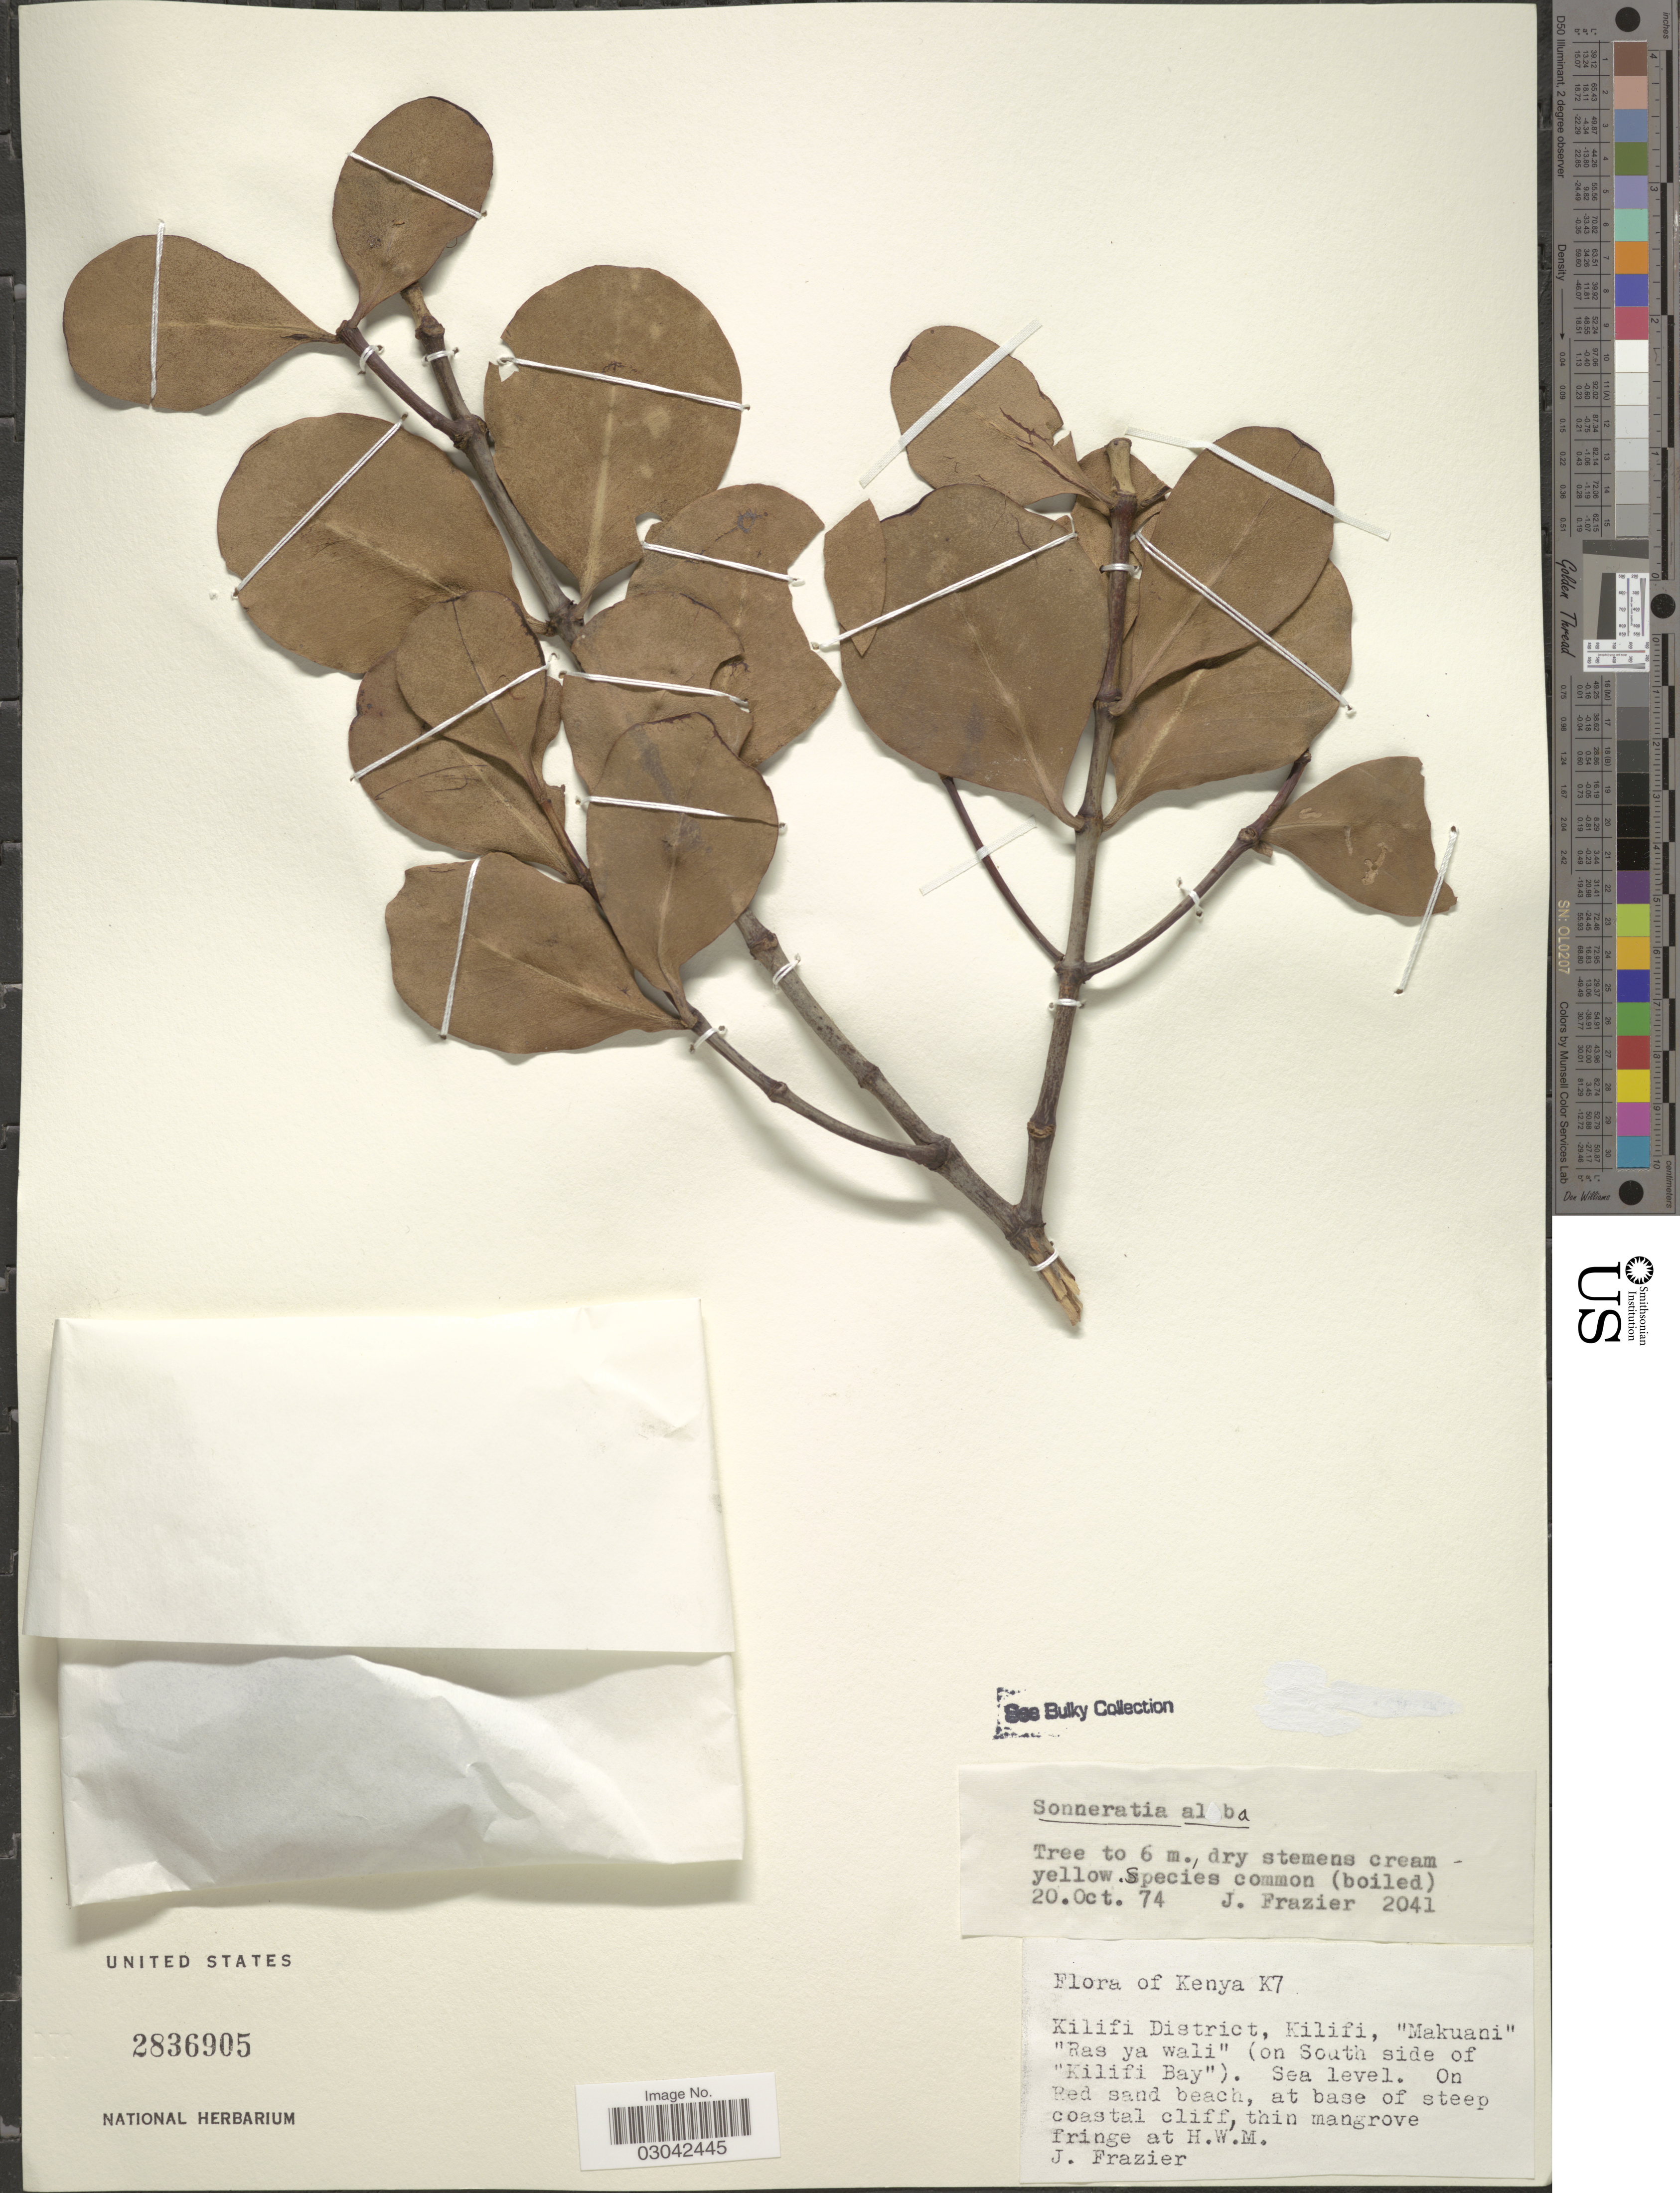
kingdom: Plantae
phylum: Tracheophyta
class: Magnoliopsida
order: Myrtales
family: Lythraceae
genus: Sonneratia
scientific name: Sonneratia alba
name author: Sm.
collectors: J. Frazier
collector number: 2041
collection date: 1974-10-20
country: Kenya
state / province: Kilifi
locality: K7, Kilifi District, Kilifi, "Makuani" "Ras ya wali" (on South side of "Kilifi Bay").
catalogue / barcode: US 2836905